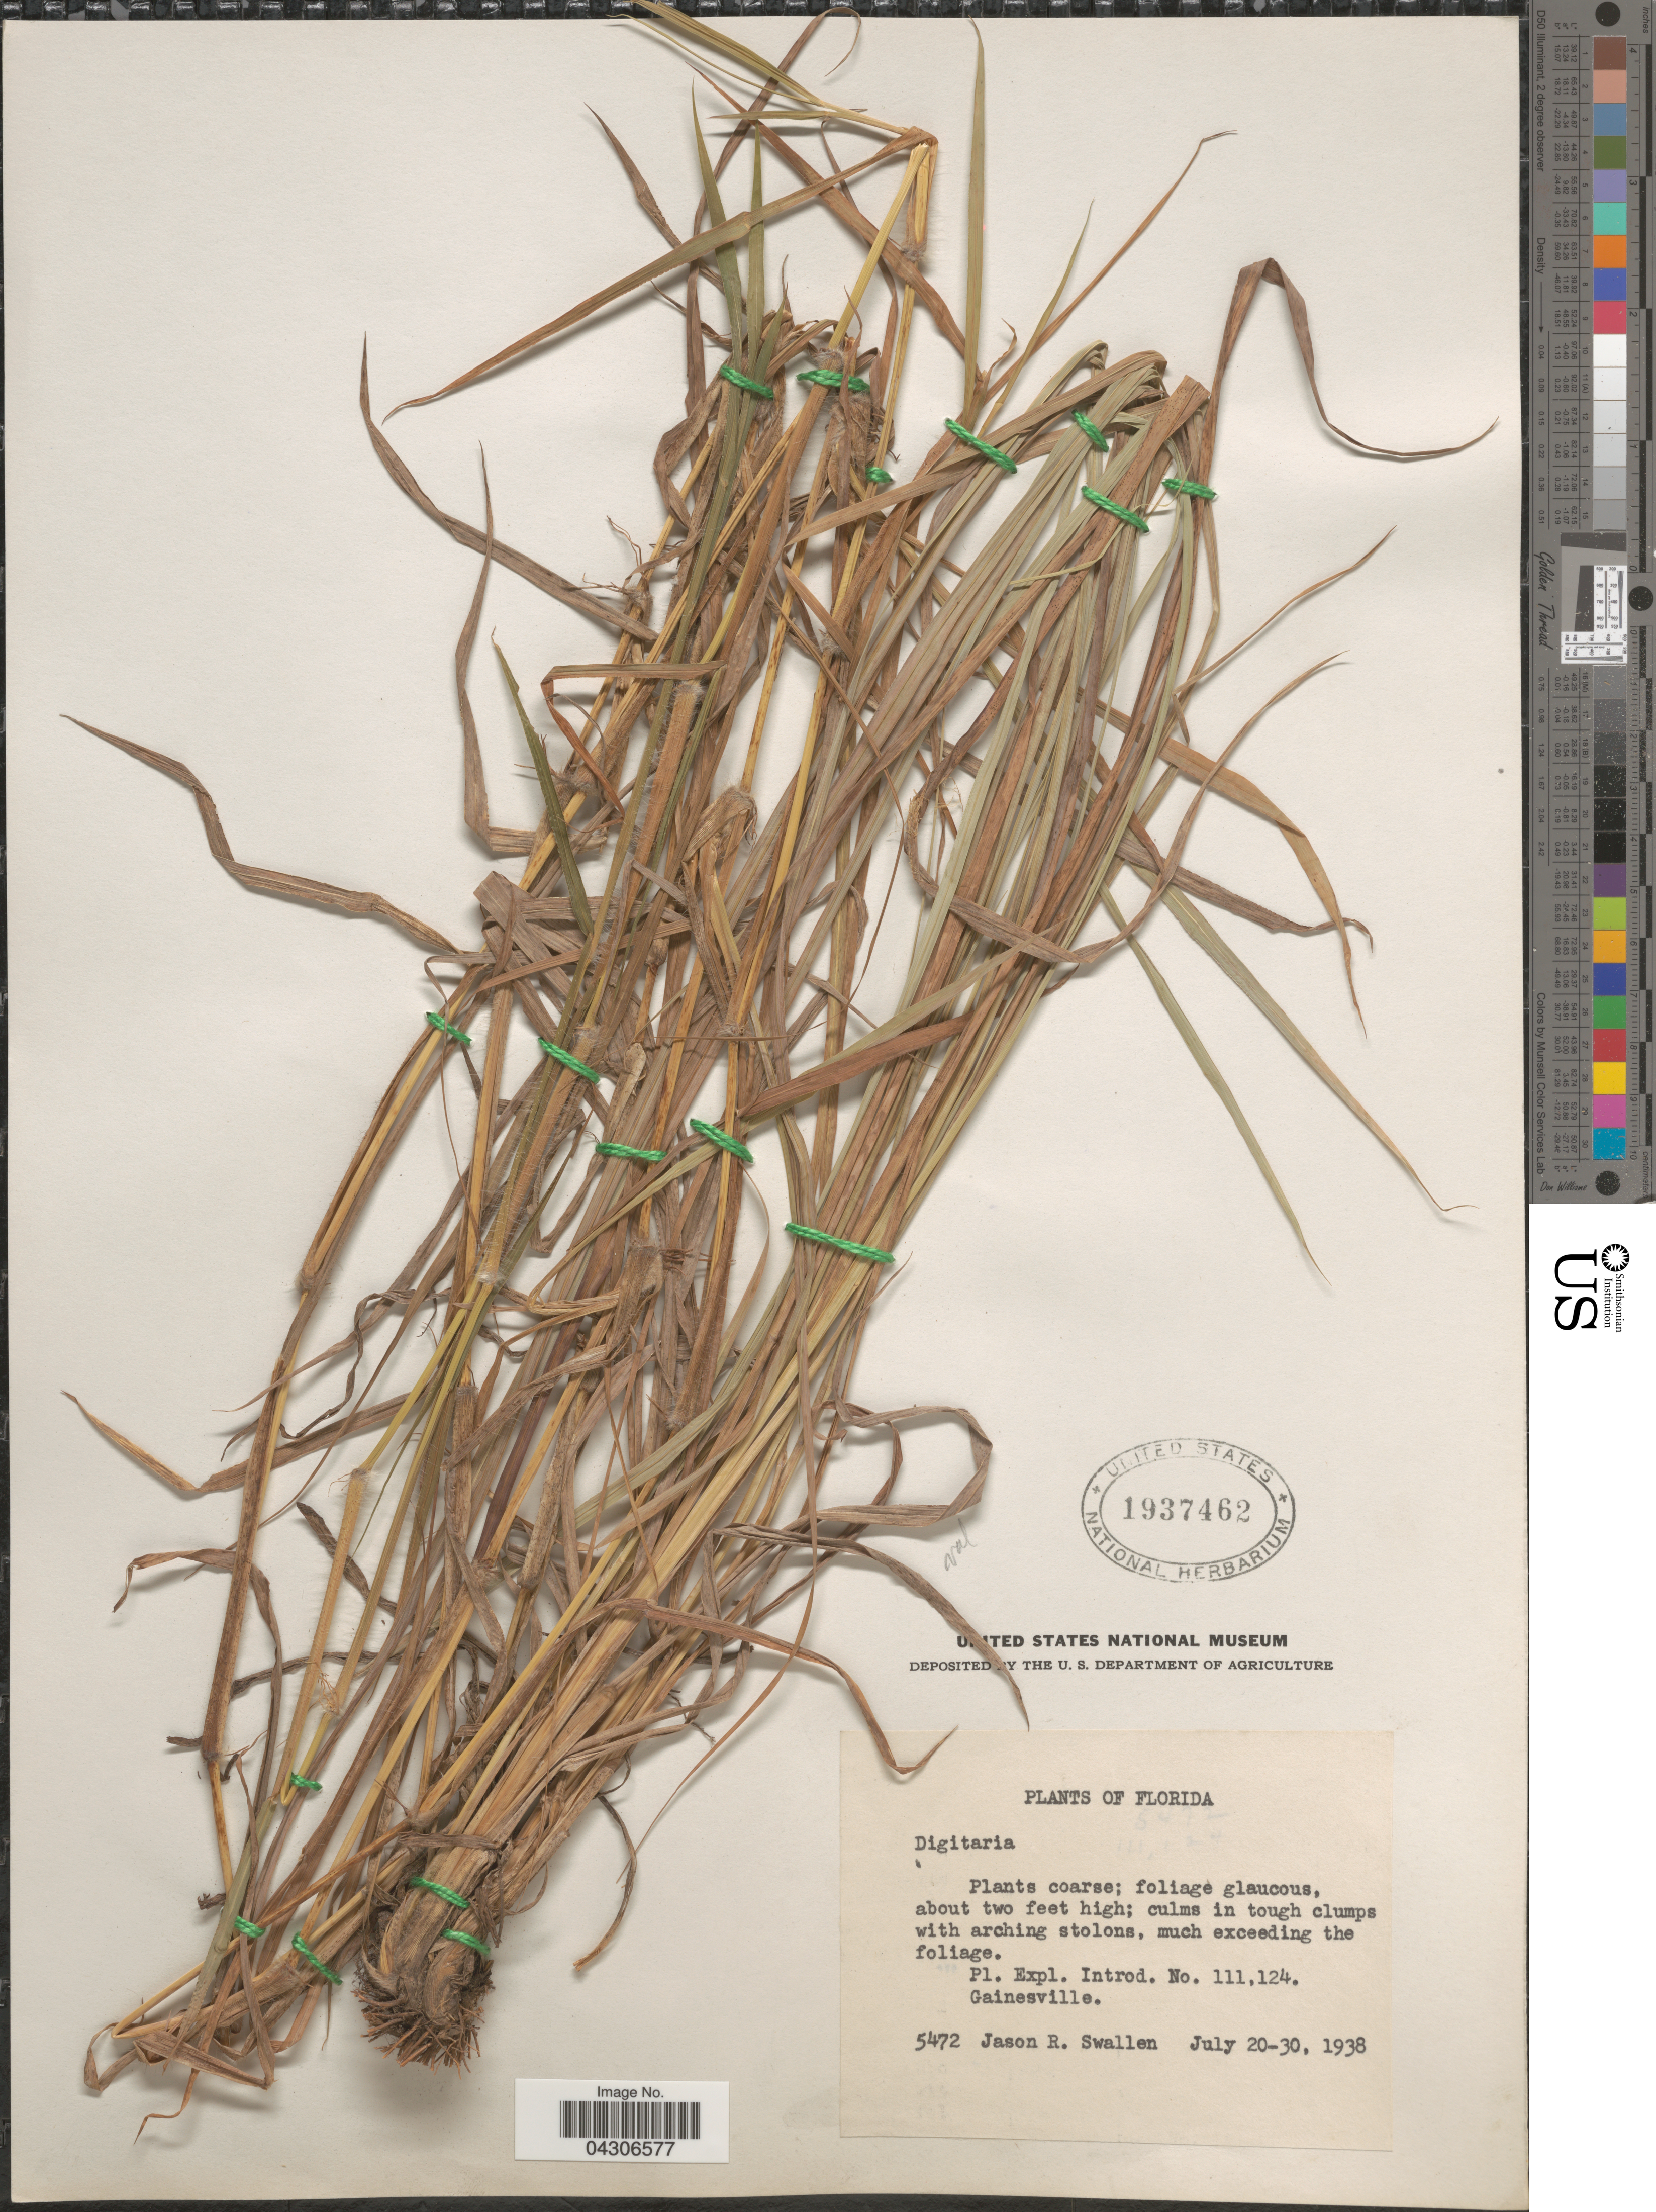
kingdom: Plantae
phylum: Tracheophyta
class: Liliopsida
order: Poales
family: Poaceae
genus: Digitaria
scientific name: Digitaria sp.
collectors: J. R. Swallen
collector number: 5472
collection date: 1938-07-20/1938-07-30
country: United States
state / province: Florida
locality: Gainesville.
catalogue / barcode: US 1937462